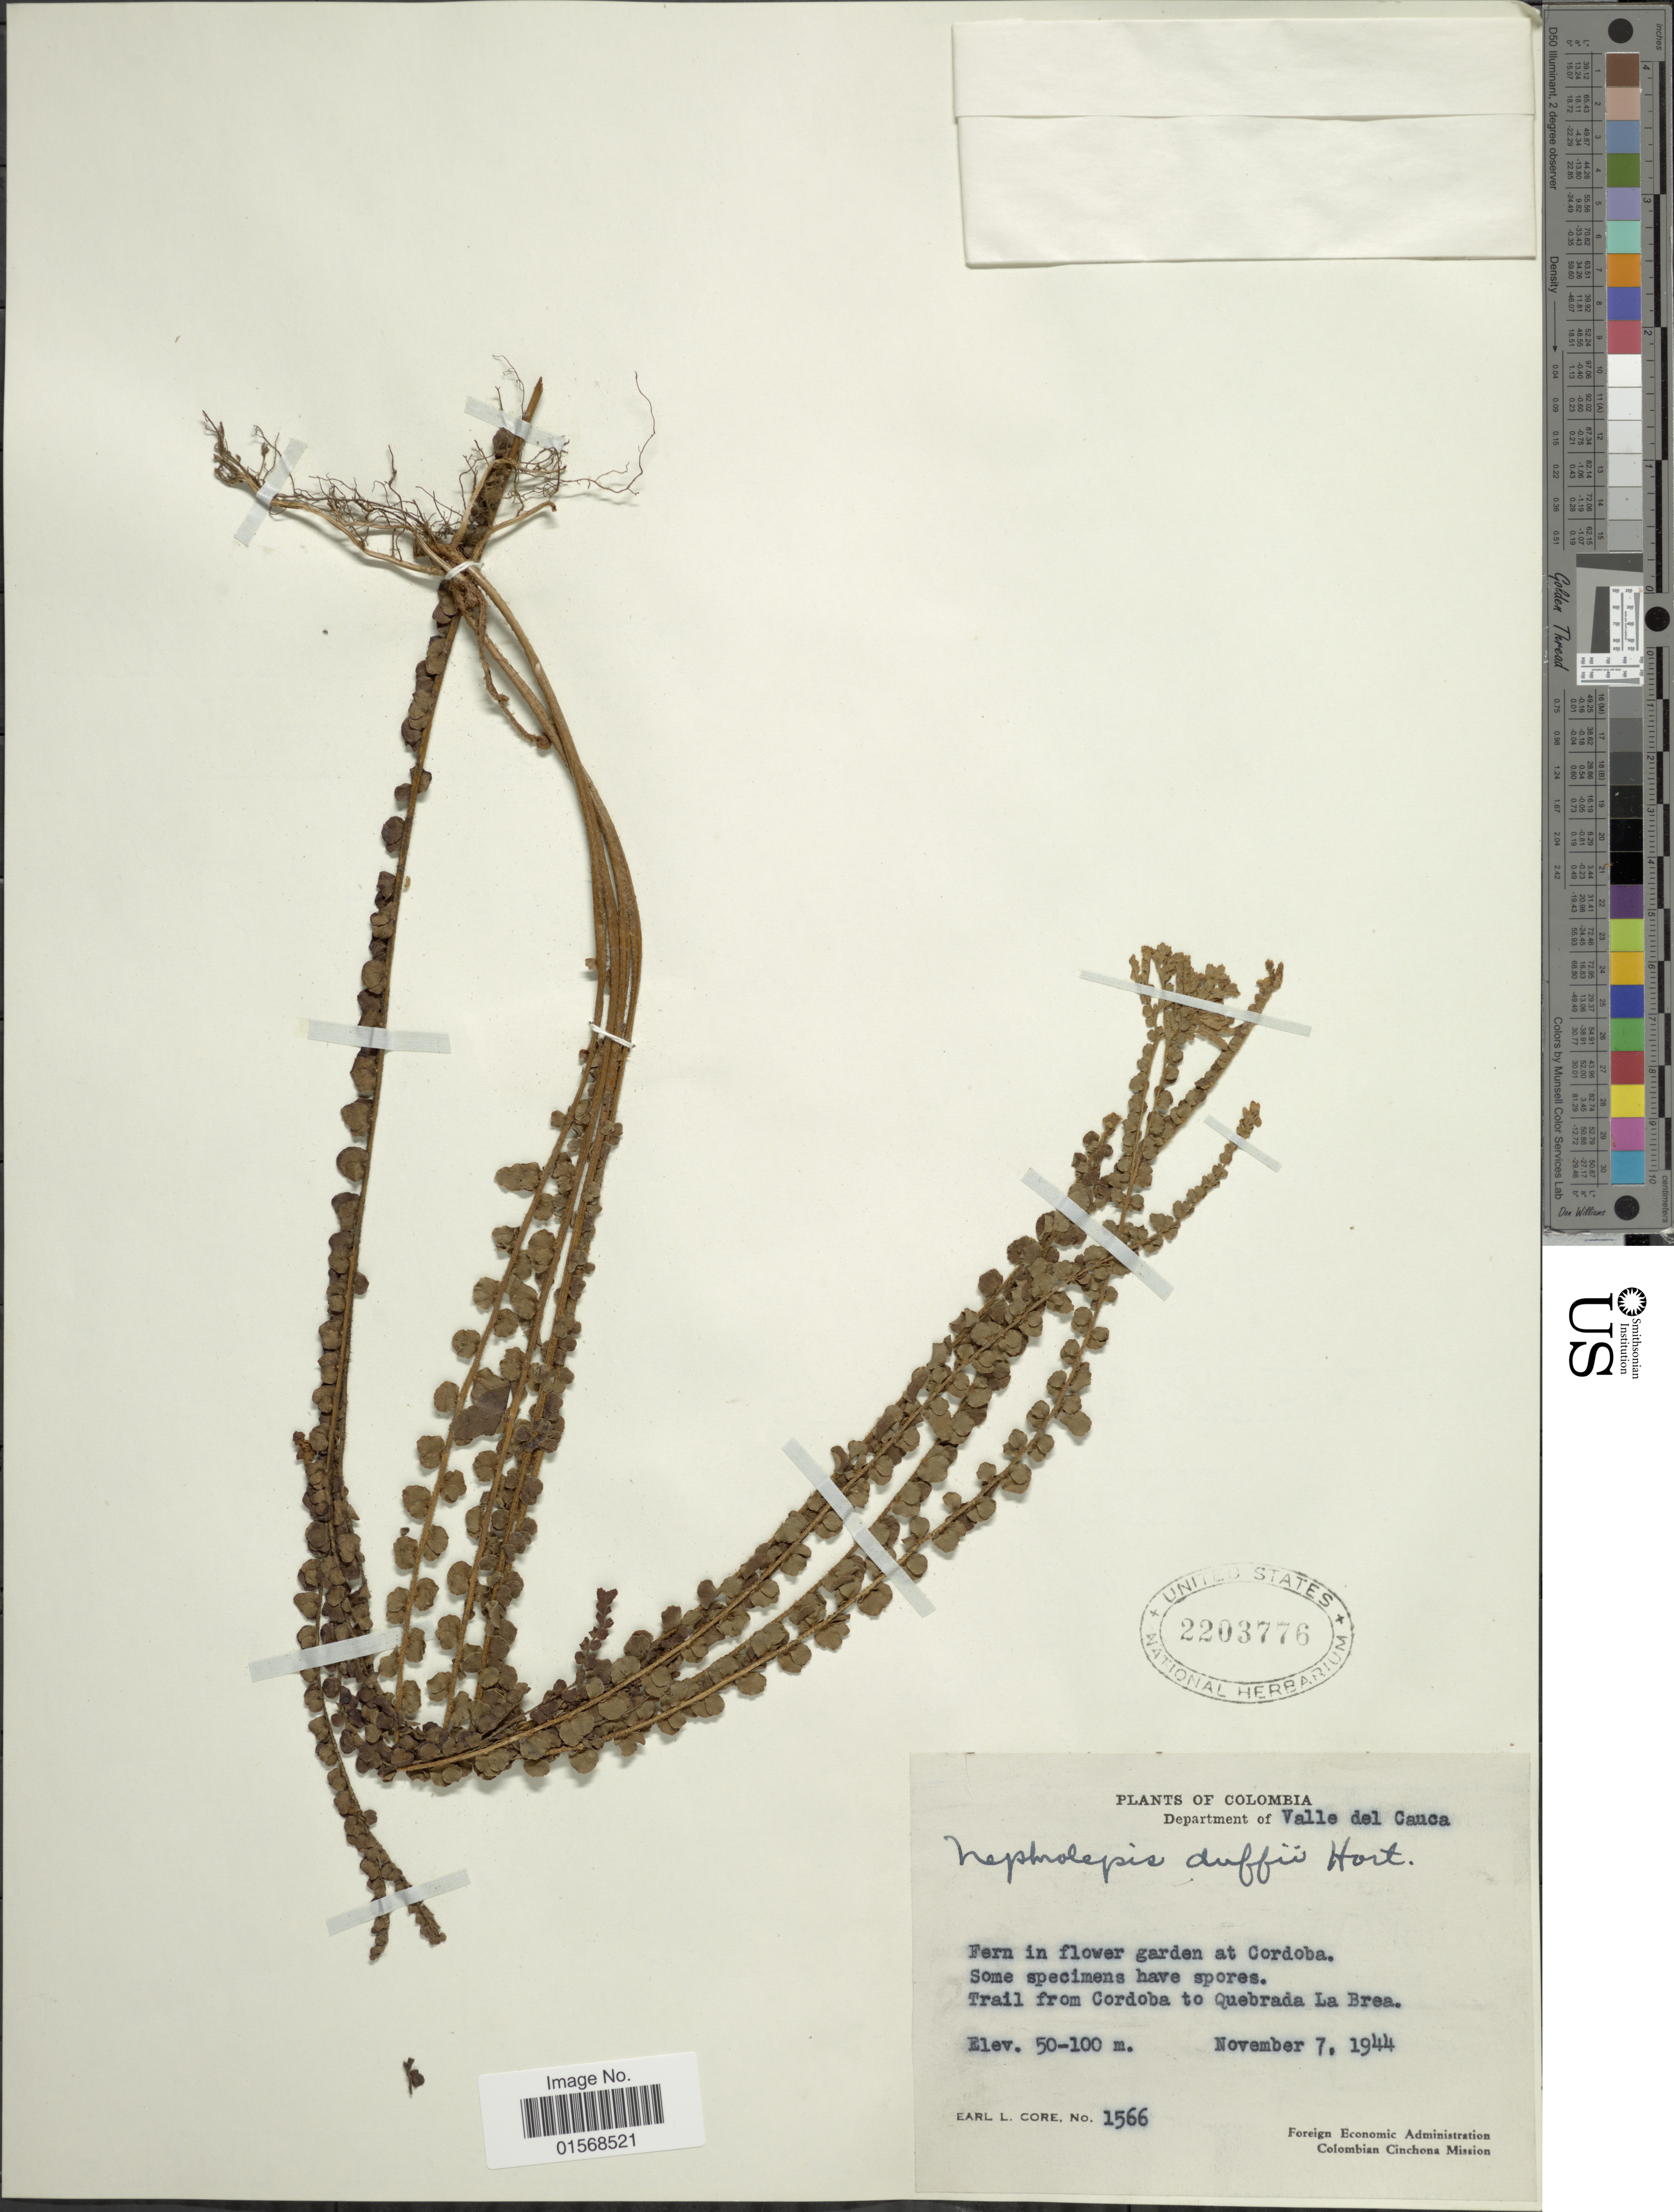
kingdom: Plantae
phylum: Tracheophyta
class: Polypodiopsida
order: Polypodiales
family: Nephrolepidaceae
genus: Nephrolepis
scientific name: Nephrolepis duffii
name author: T. Moore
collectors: E. L. Core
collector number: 1566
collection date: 1944-11-07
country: Colombia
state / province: Valle del Cauca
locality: Colombia, Department of Valle del Cauca. Trail from Cordoba to Quebrada La Brea.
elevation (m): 50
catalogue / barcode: US 2203776